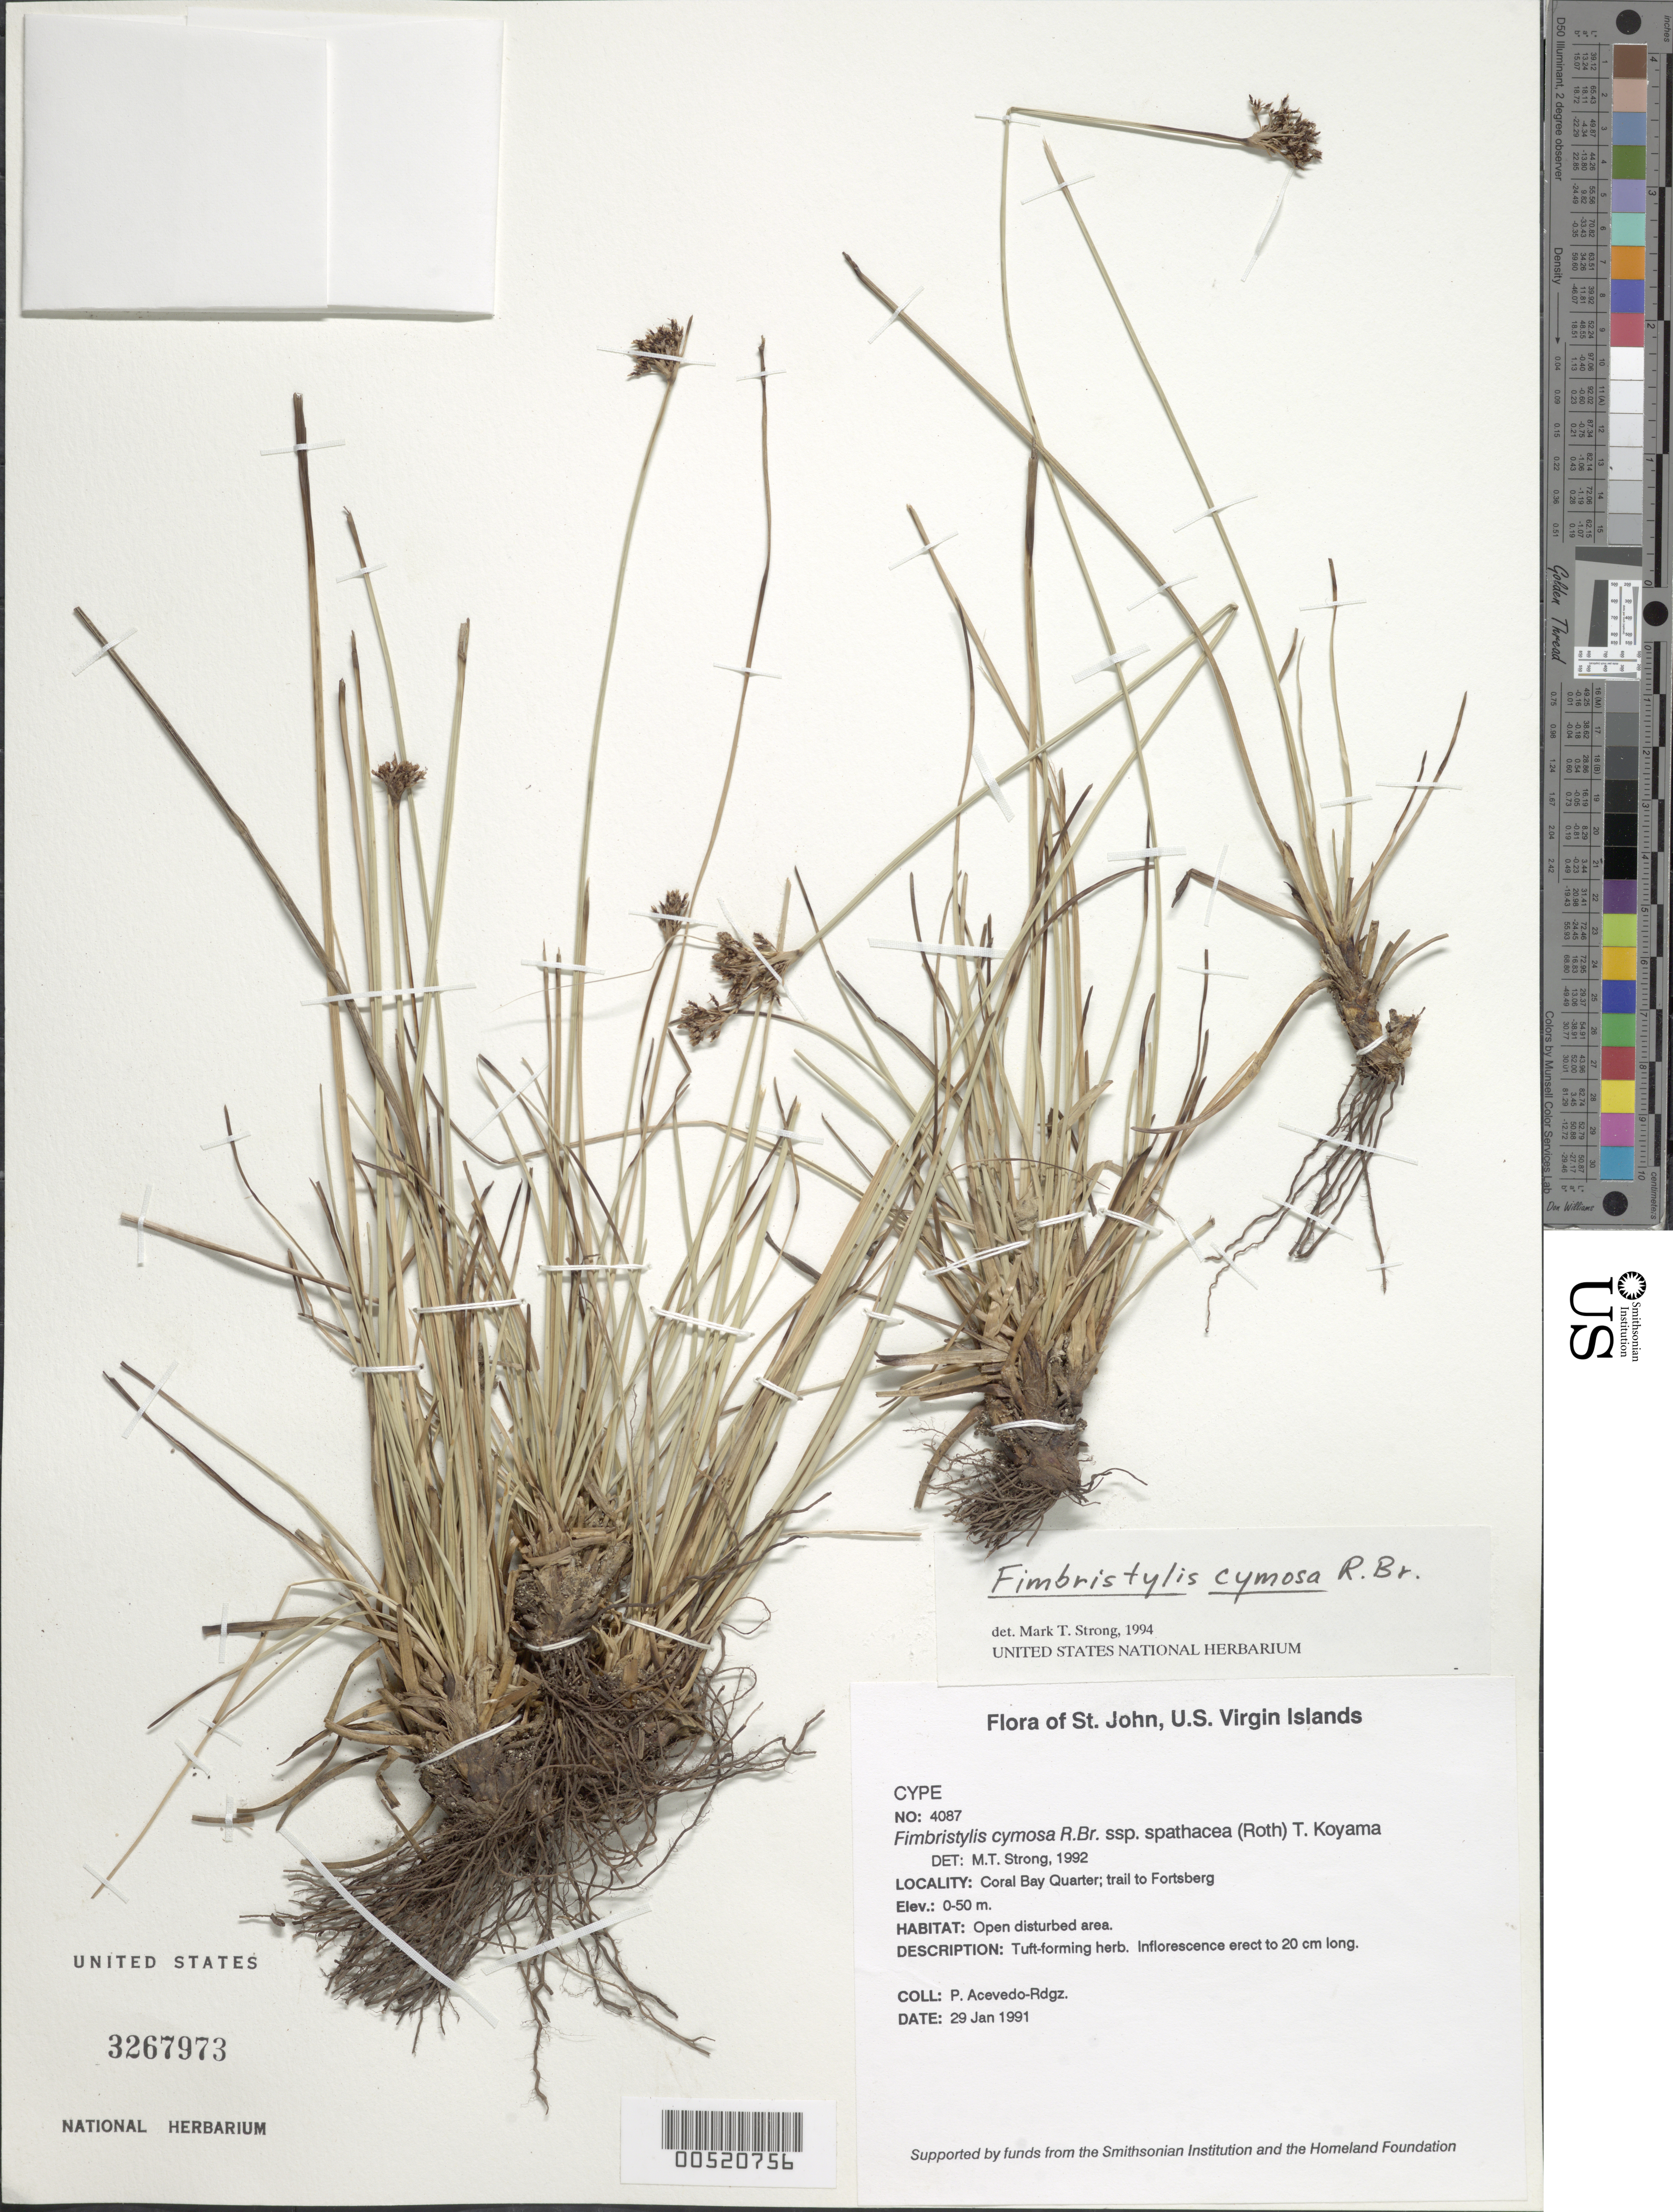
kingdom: Plantae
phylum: Tracheophyta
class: Liliopsida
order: Poales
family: Cyperaceae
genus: Fimbristylis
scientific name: Fimbristylis cymosa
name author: R. Br.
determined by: Strong, M. T., (US), Smithsonian Institution - National Museum of Natural History (UNITED STATES)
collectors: P. Acevedo-Rodr.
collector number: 4087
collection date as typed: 29 Jan 1991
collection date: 1991-01-29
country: U.S. Virgin Islands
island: St. John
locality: Coral Bay Quarter; trail to Fortsberg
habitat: Open disturbed area.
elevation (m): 0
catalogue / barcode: US 3267973